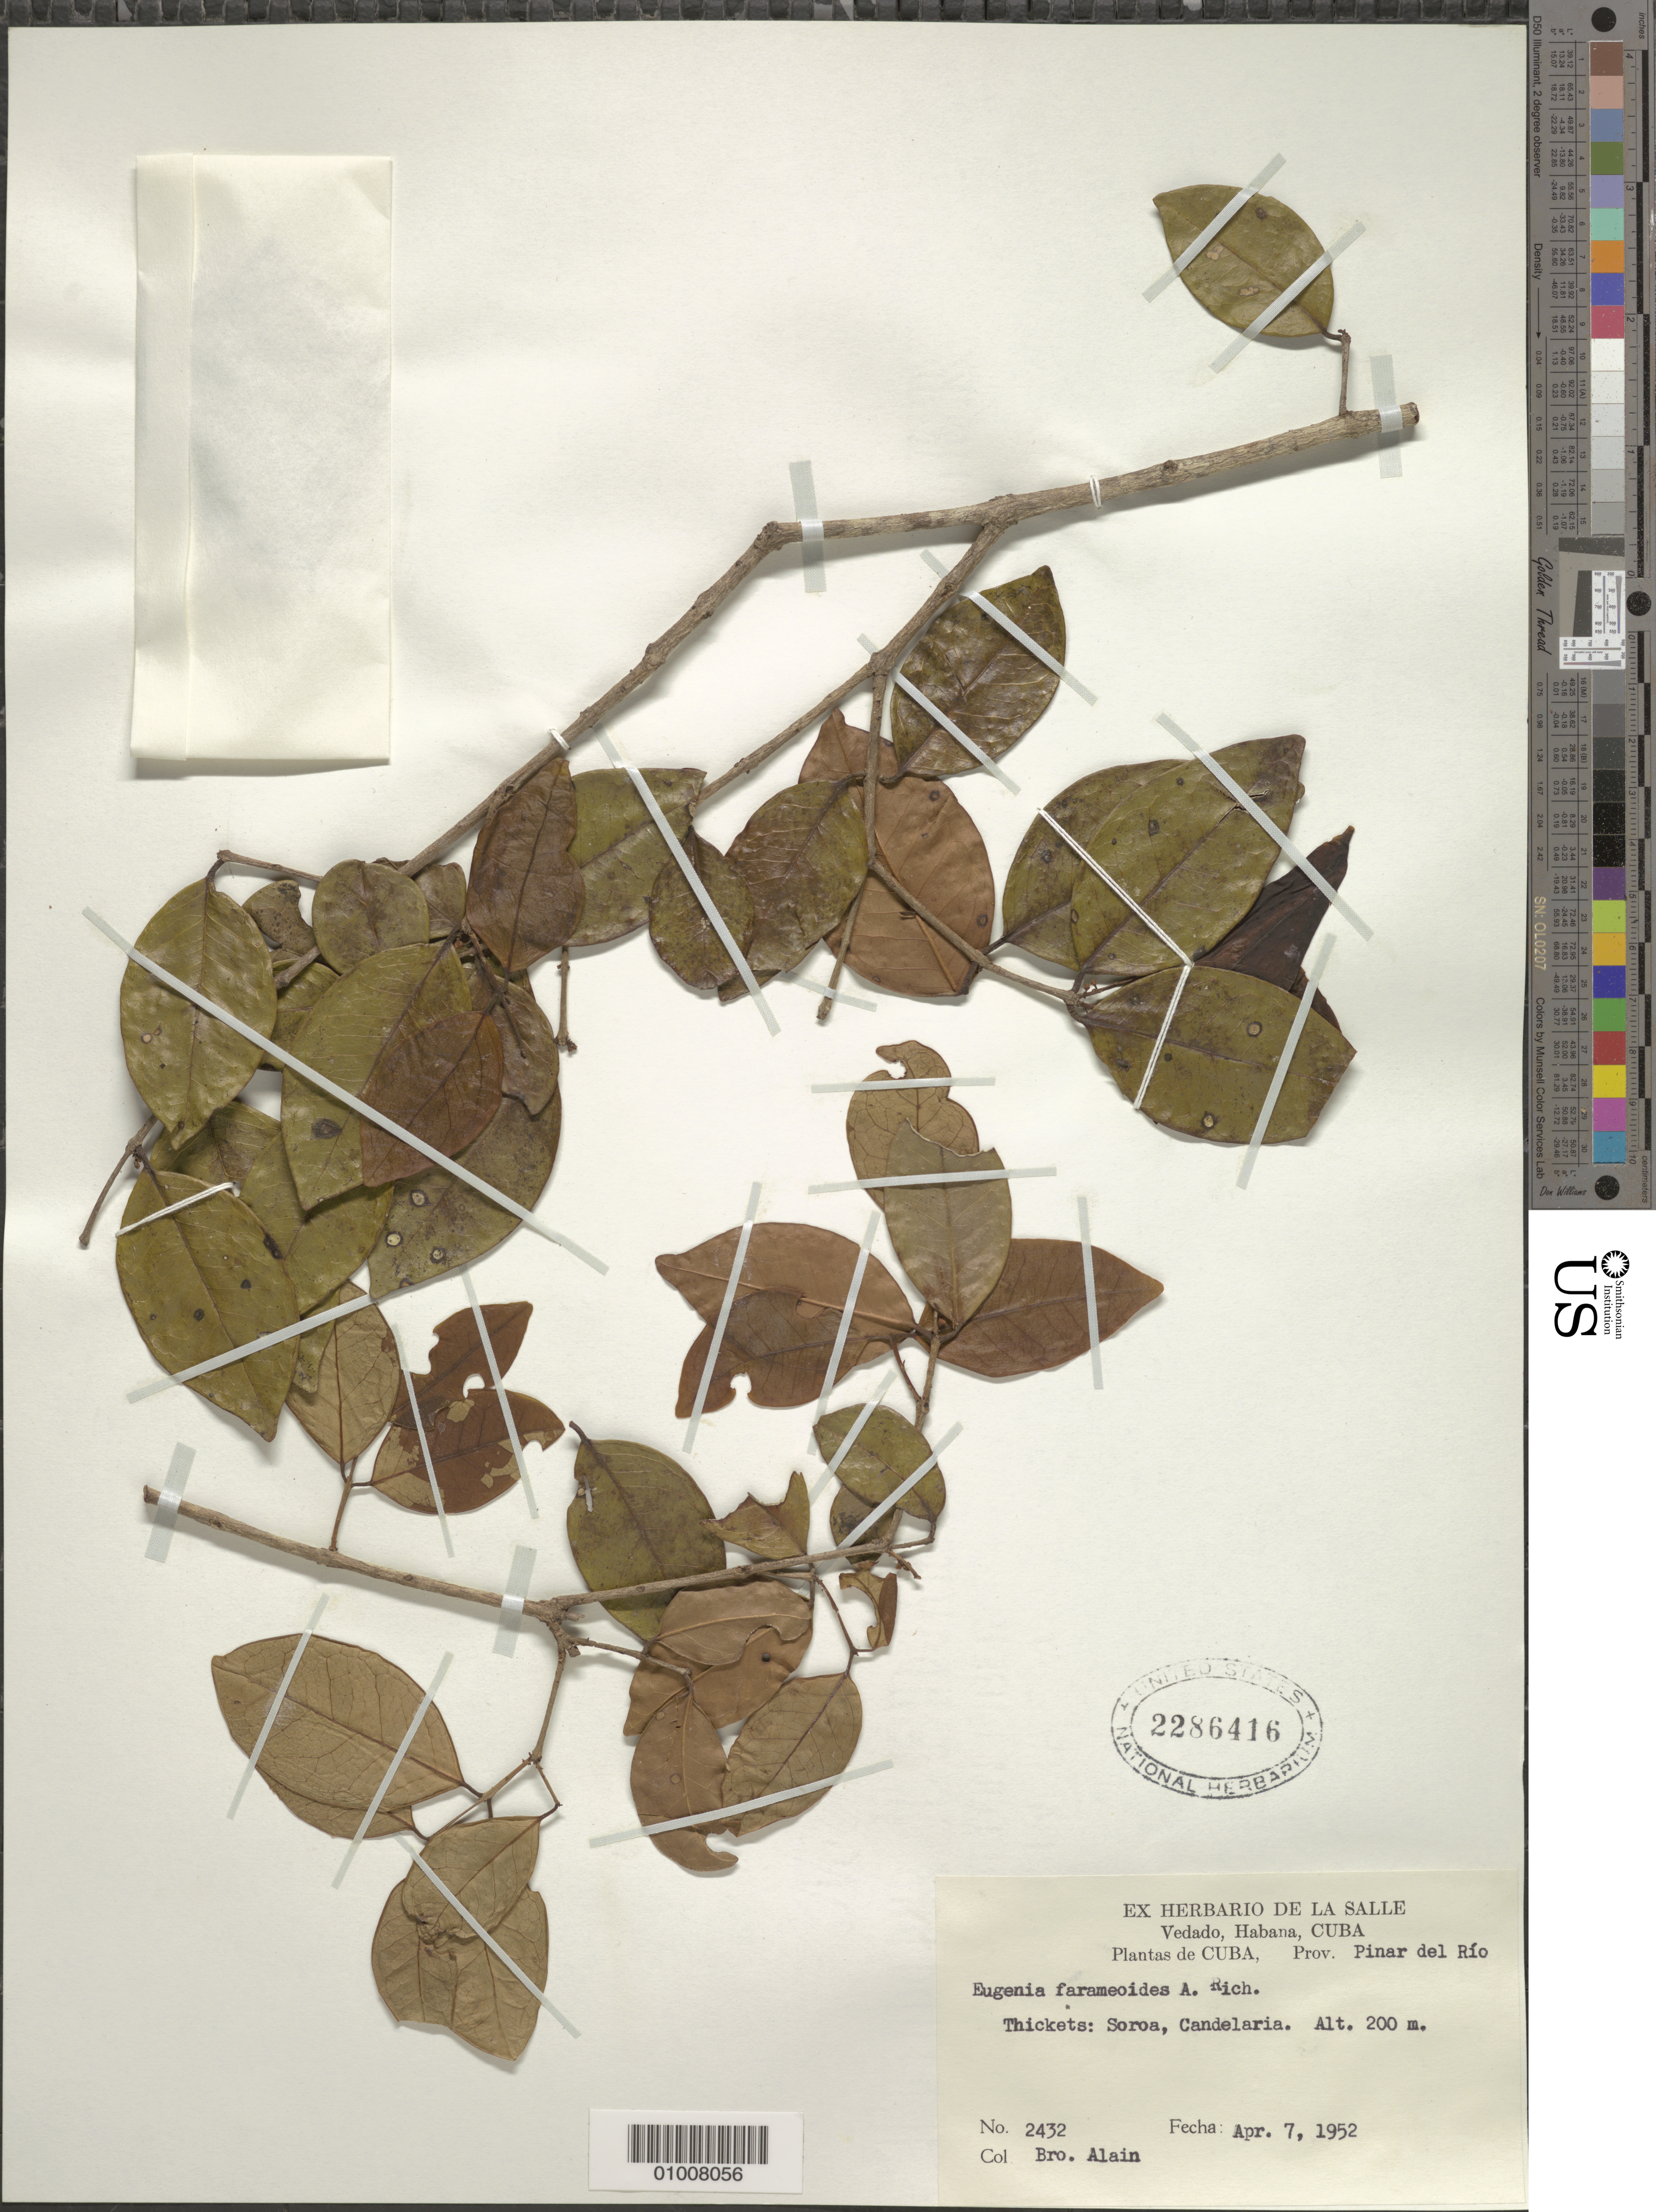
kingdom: Plantae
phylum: Tracheophyta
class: Magnoliopsida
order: Myrtales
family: Myrtaceae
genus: Eugenia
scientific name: Eugenia farameoides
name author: A. Rich.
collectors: A. H. Liogier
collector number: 2432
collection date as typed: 07 Apr 1952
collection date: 1952-04-07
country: Cuba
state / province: Pinar del Rio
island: Cuba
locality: Soroa, Candelaria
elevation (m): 200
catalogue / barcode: US 2286416